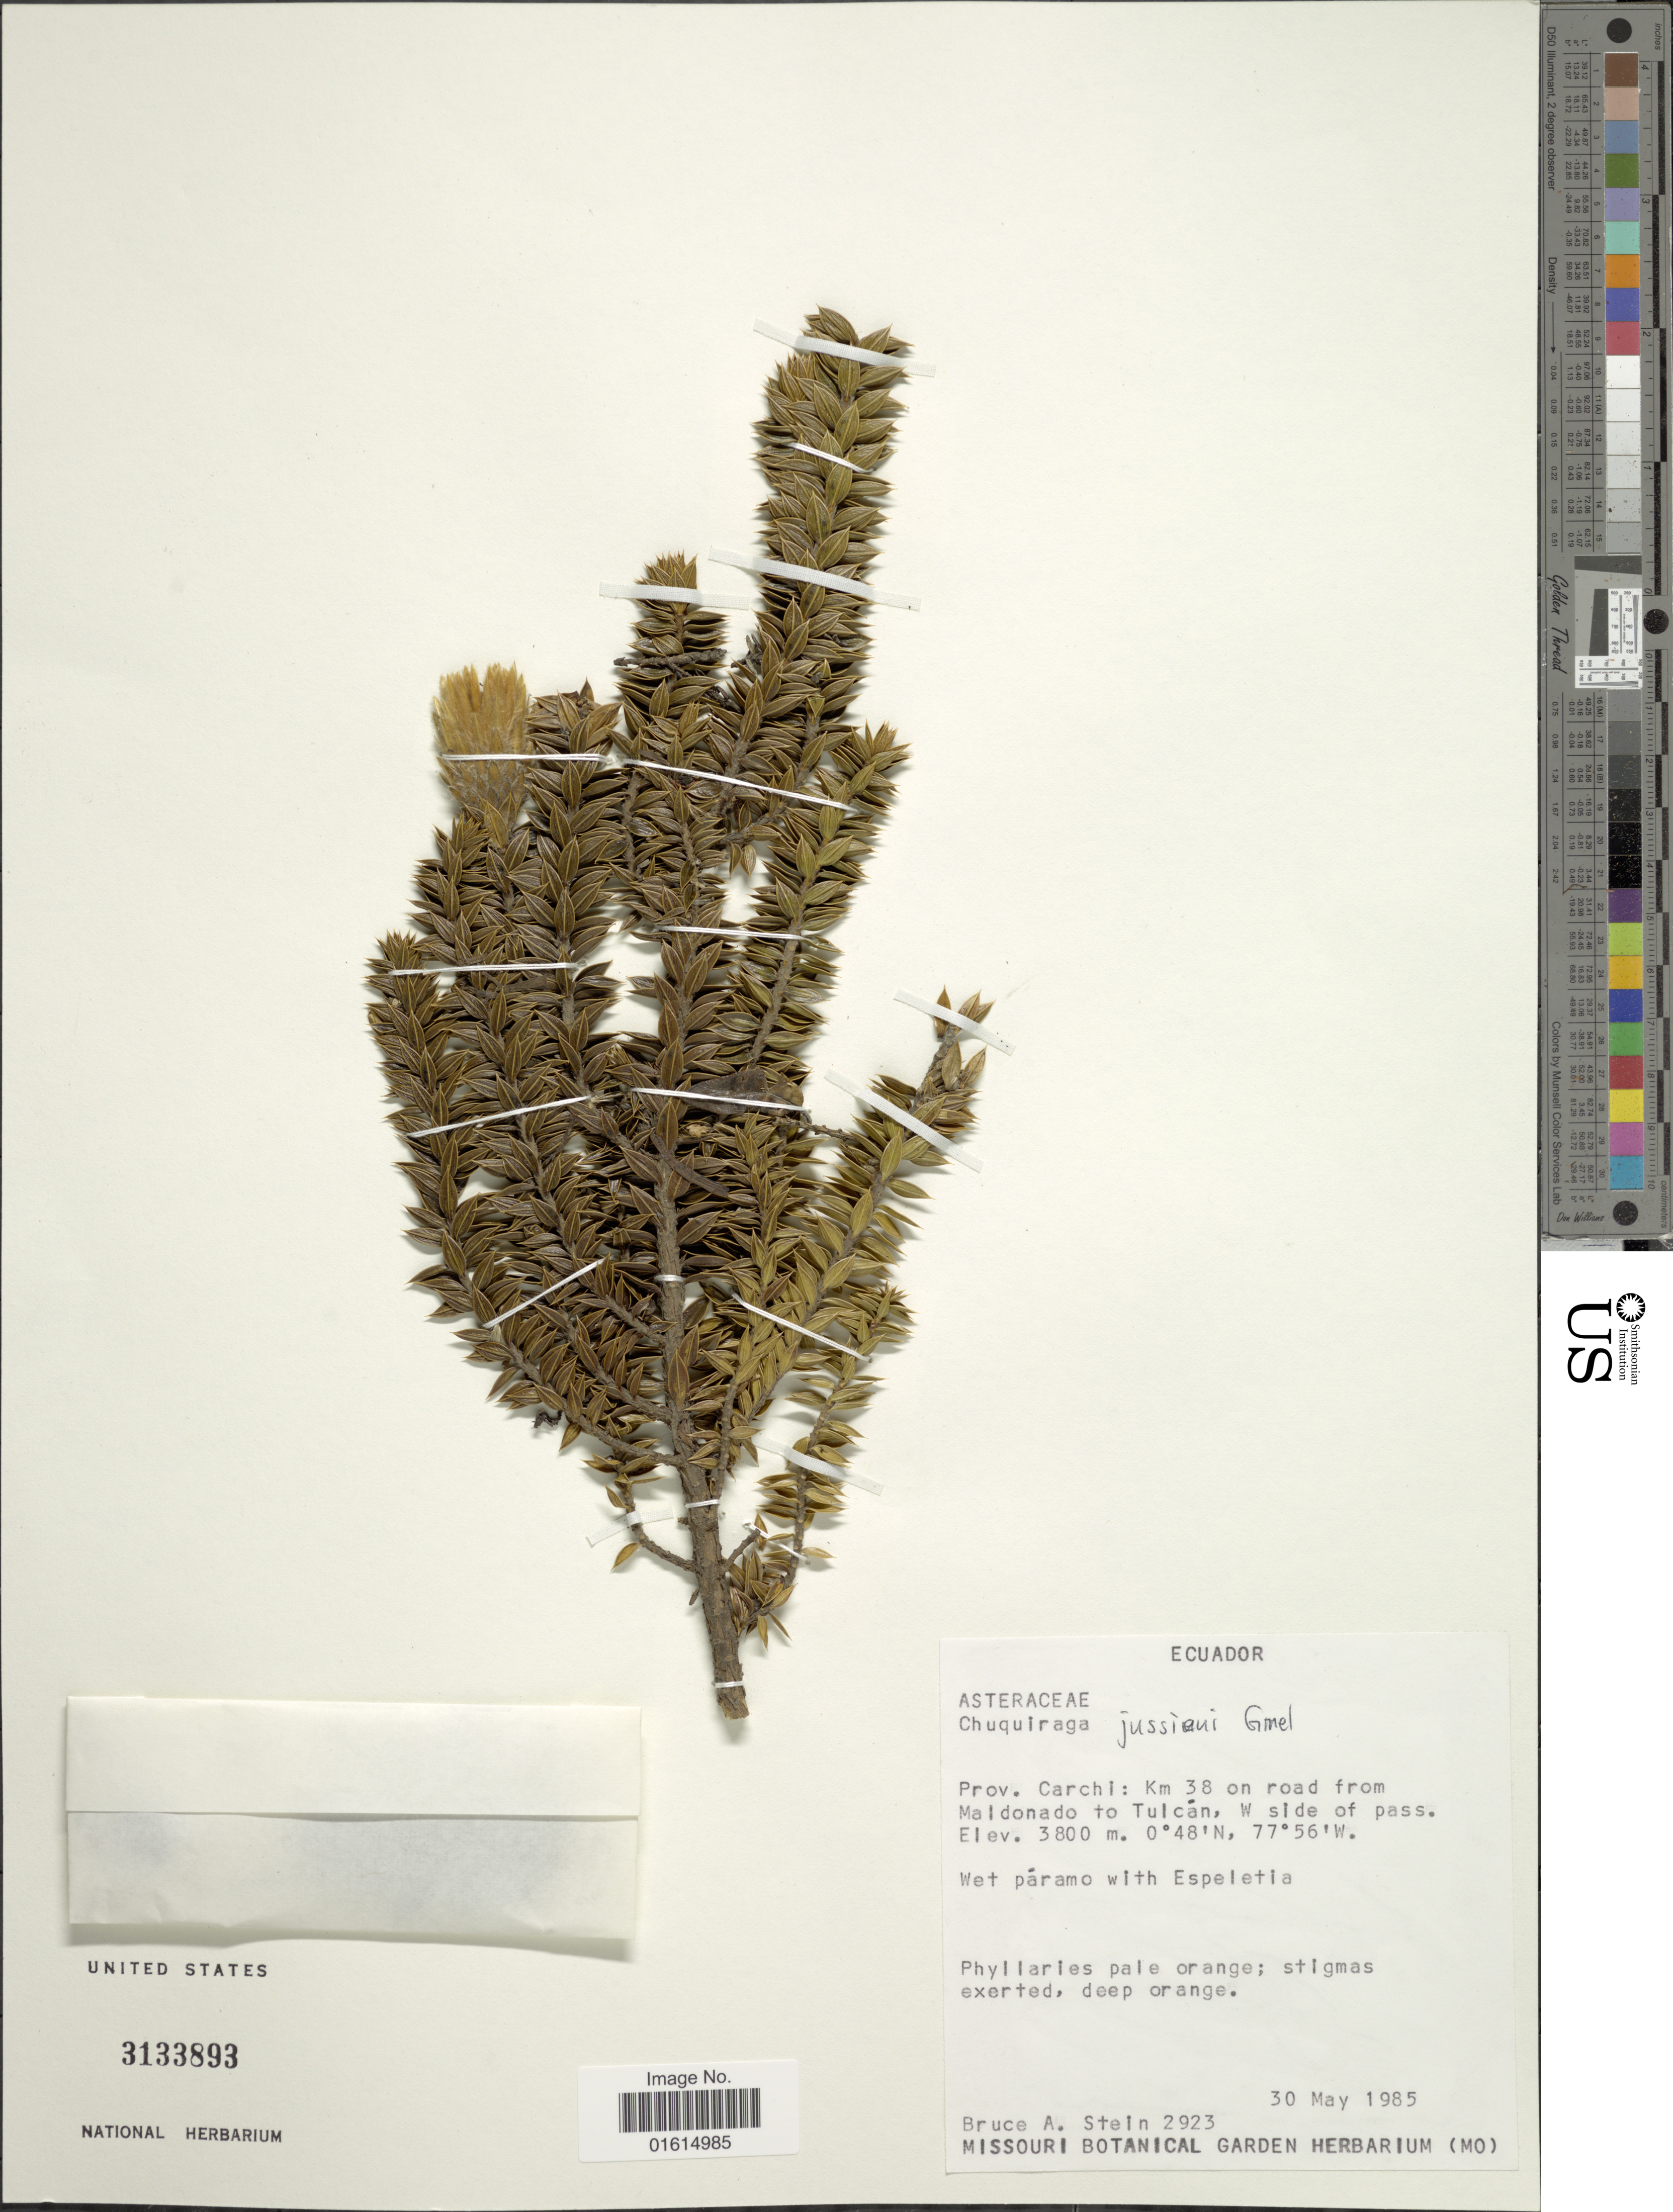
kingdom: Plantae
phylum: Tracheophyta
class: Magnoliopsida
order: Asterales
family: Asteraceae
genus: Chuquiraga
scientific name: Chuquiraga jussieui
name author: J.F. Gmel.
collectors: B. A. Stein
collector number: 2923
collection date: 1985-05-30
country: Ecuador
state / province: Carchi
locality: Prov. Carchi, km 38 on road from Meldonado to Tulcan, W side of pass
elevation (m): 3800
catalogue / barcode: US 3133893